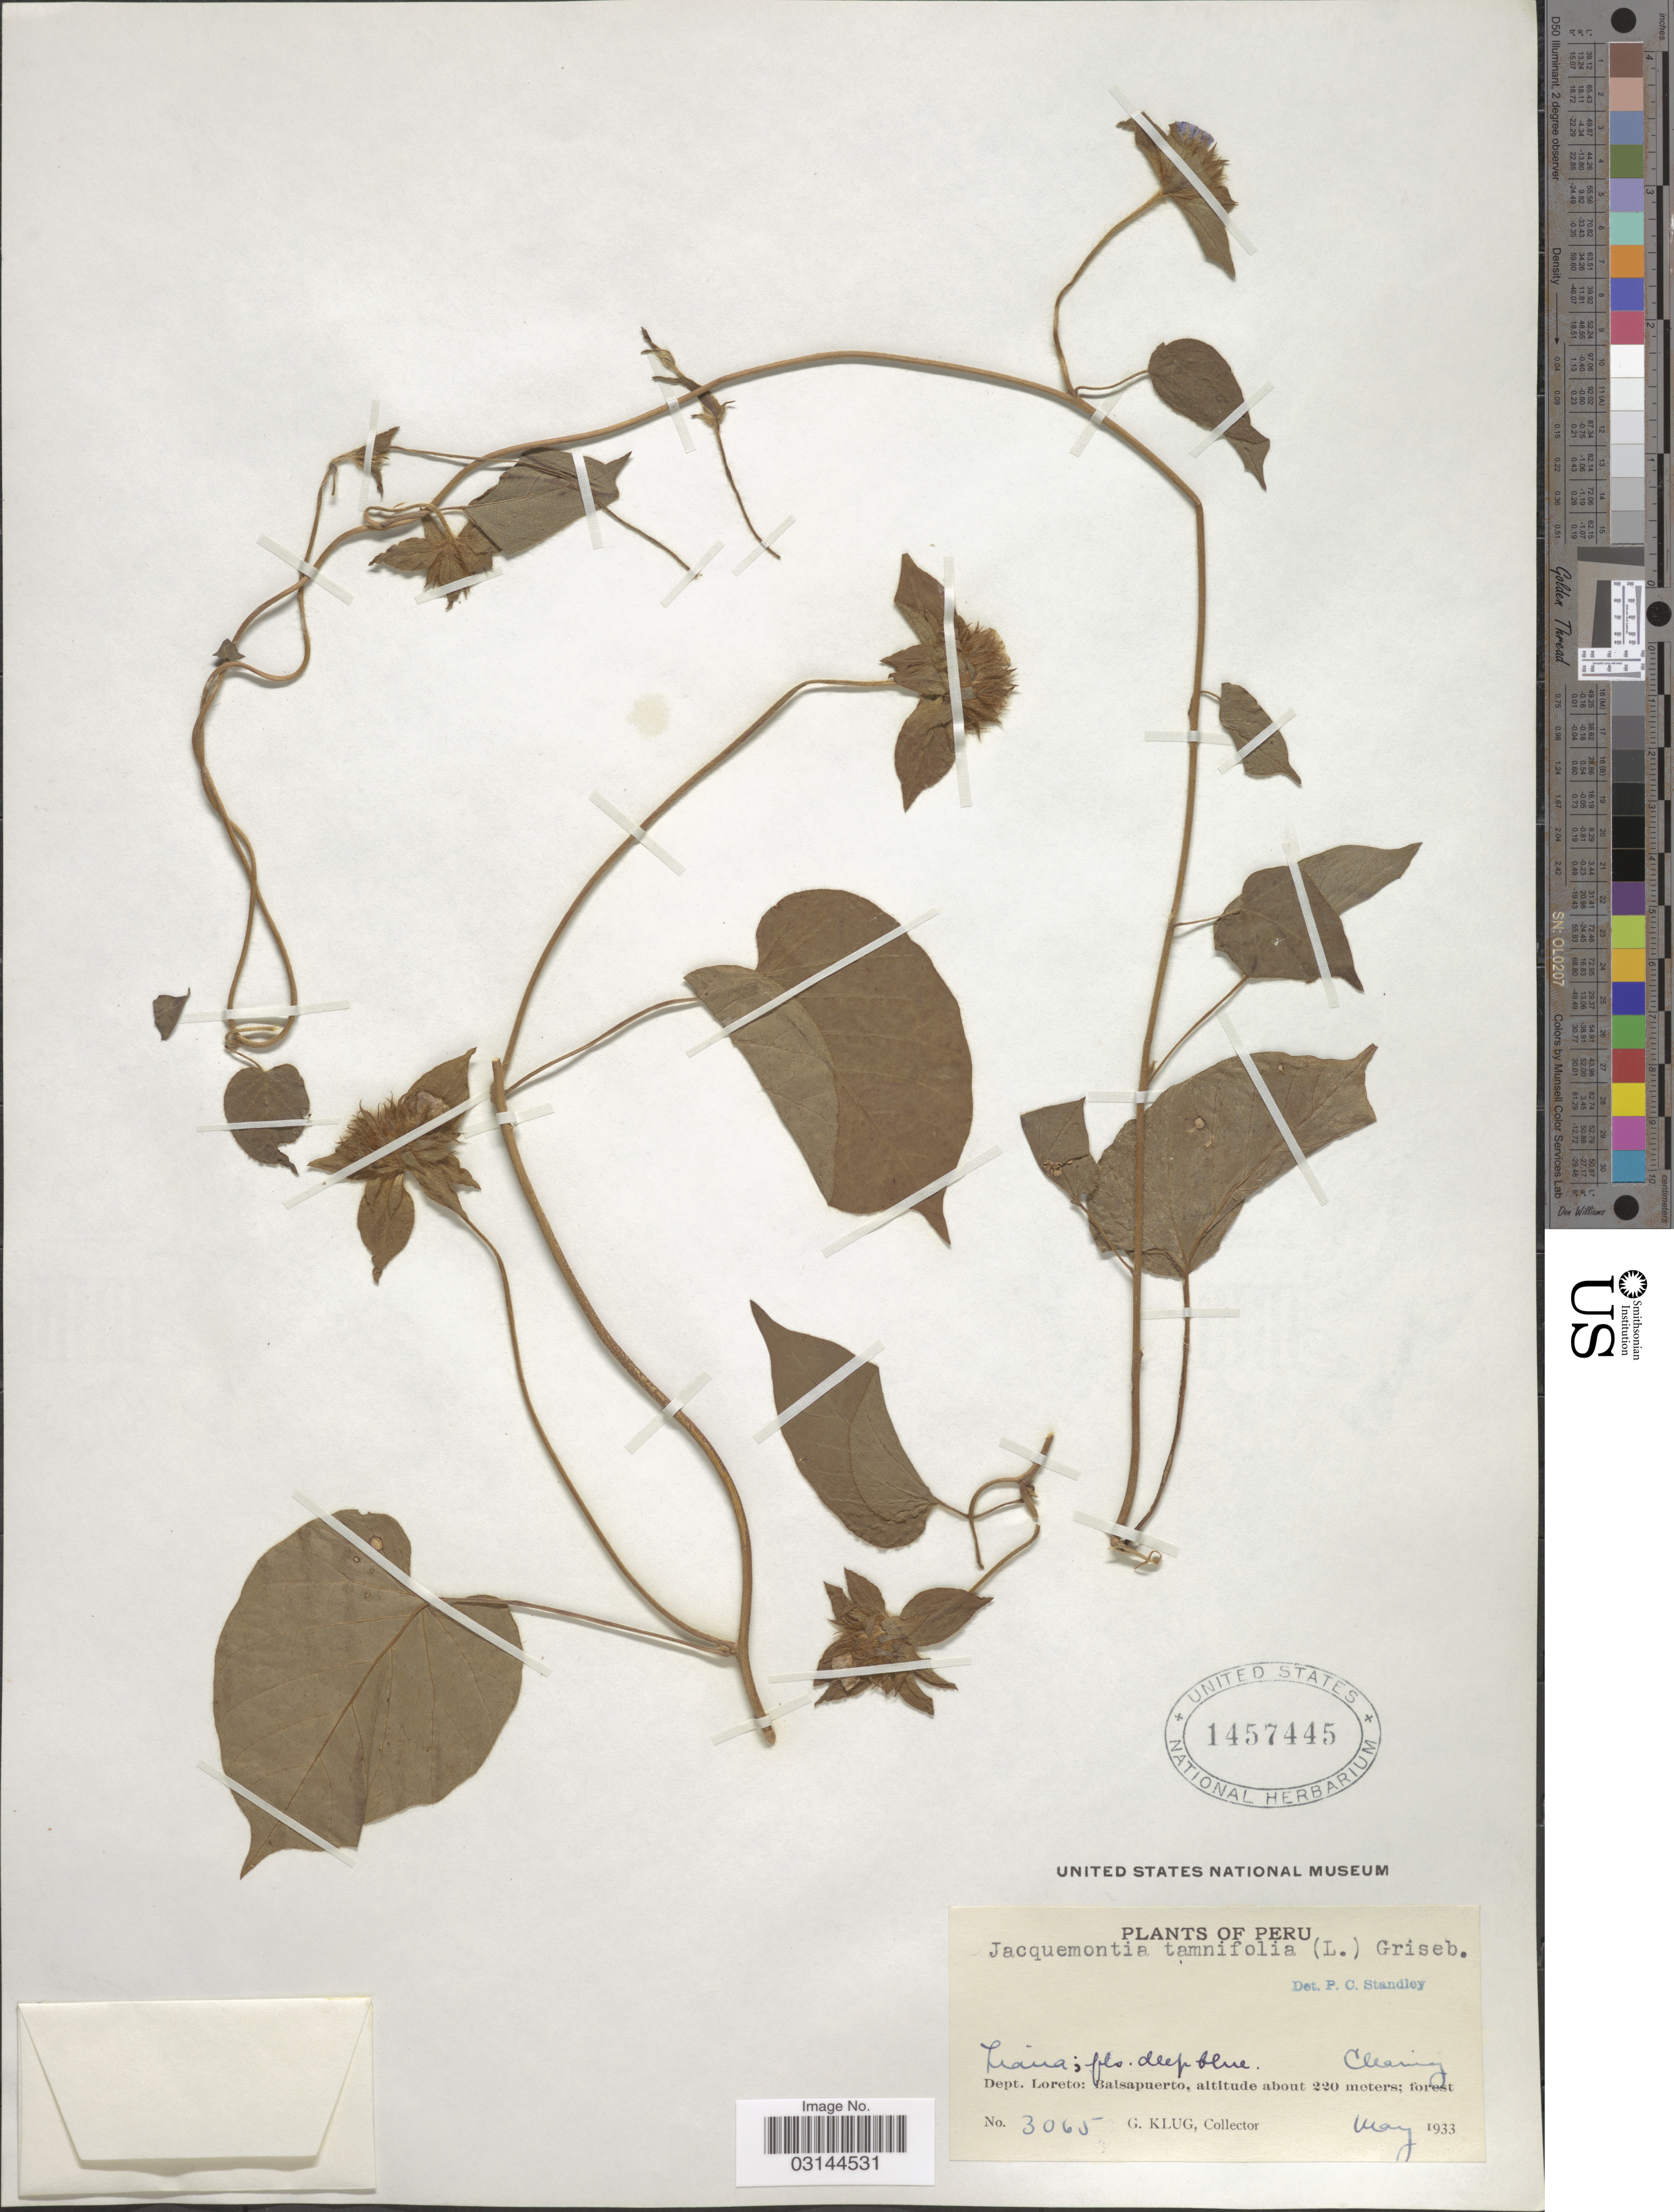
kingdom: Plantae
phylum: Tracheophyta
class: Magnoliopsida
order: Solanales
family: Convolvulaceae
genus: Jacquemontia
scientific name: Jacquemontia tamnifolia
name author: (L.) Griseb.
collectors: G. Klug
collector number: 3065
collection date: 1933-05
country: Peru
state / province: Loreto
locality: Dept. Loreto: Balsapuerto.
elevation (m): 220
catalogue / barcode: US 1457445